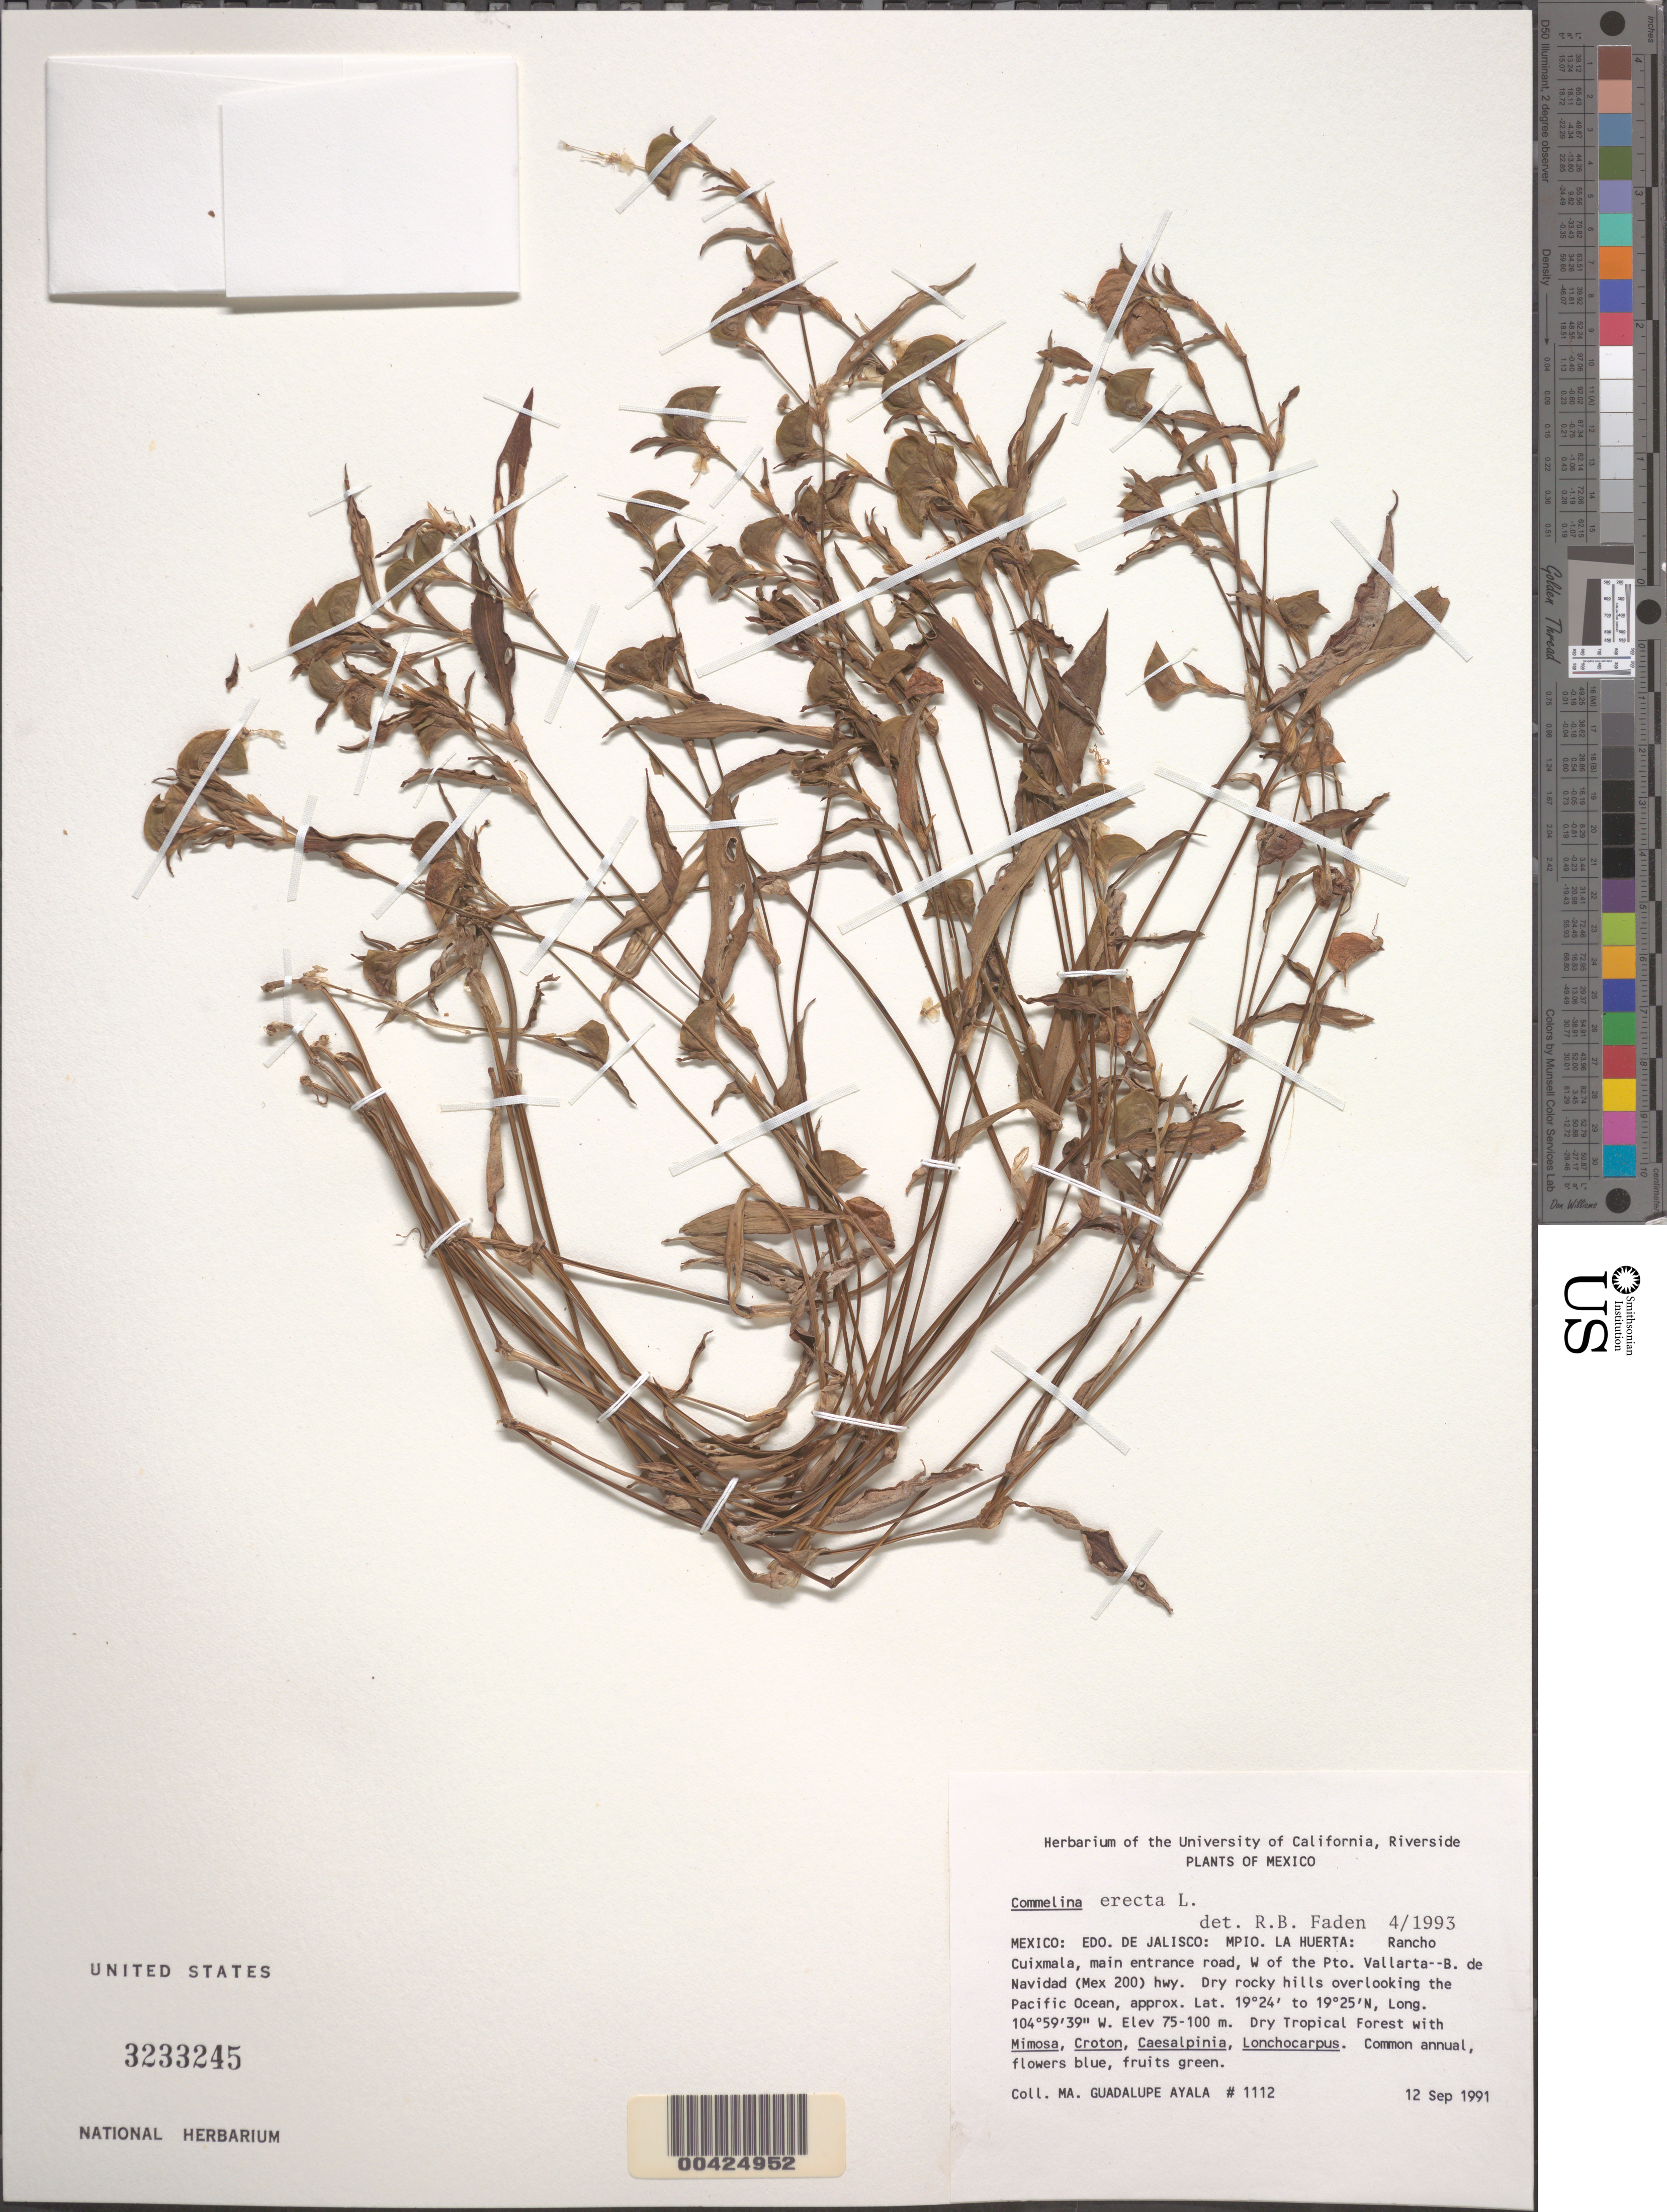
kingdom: Plantae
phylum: Tracheophyta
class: Liliopsida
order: Commelinales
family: Commelinaceae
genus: Commelina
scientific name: Commelina erecta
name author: L.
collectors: M. G. Ayala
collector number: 1112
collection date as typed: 12 Sep 1991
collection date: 1991-09-12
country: Mexico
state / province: Jalisco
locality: La Huerta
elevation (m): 75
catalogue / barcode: US 3233245